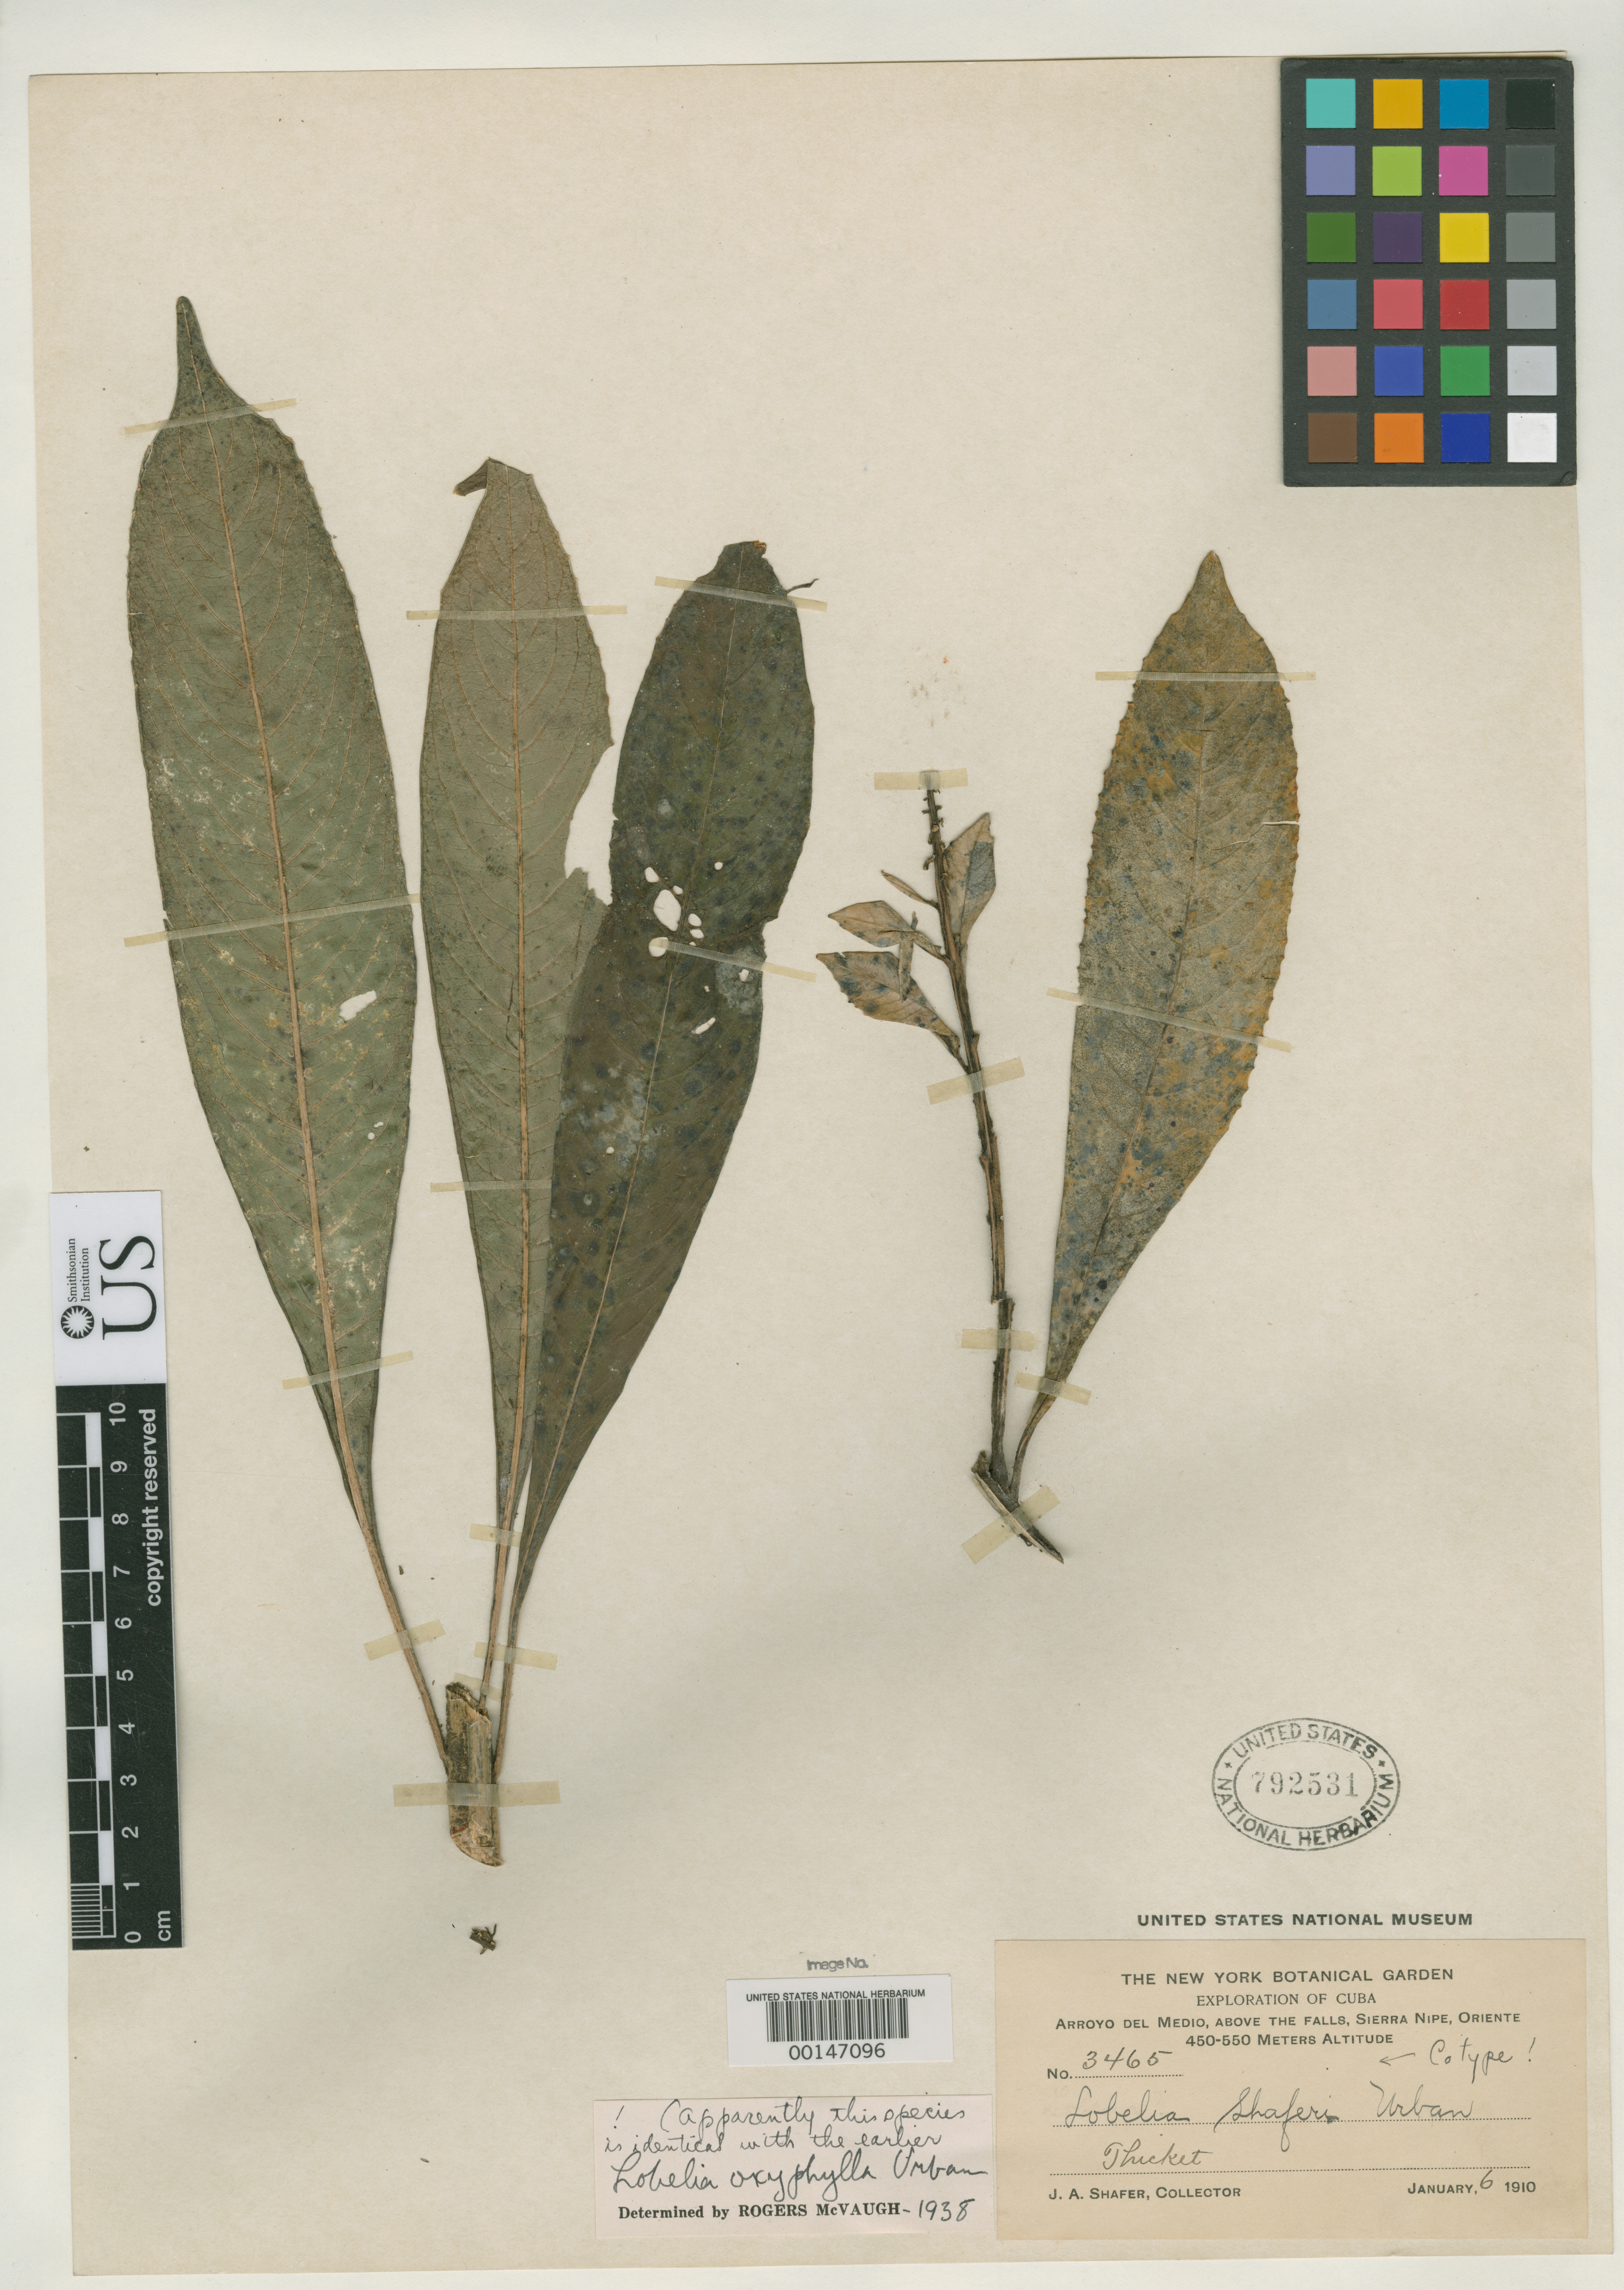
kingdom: Plantae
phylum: Tracheophyta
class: Magnoliopsida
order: Asterales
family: Campanulaceae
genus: Lobelia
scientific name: Lobelia shaferi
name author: Urb.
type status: Isotype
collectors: J. A. Shafer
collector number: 3465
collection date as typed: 06 Jan 1910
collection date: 1910-01-06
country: Cuba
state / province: Oriente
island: Greater Antilles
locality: Arroyo del Medio, Sierra Nipe.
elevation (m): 450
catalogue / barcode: US 792531